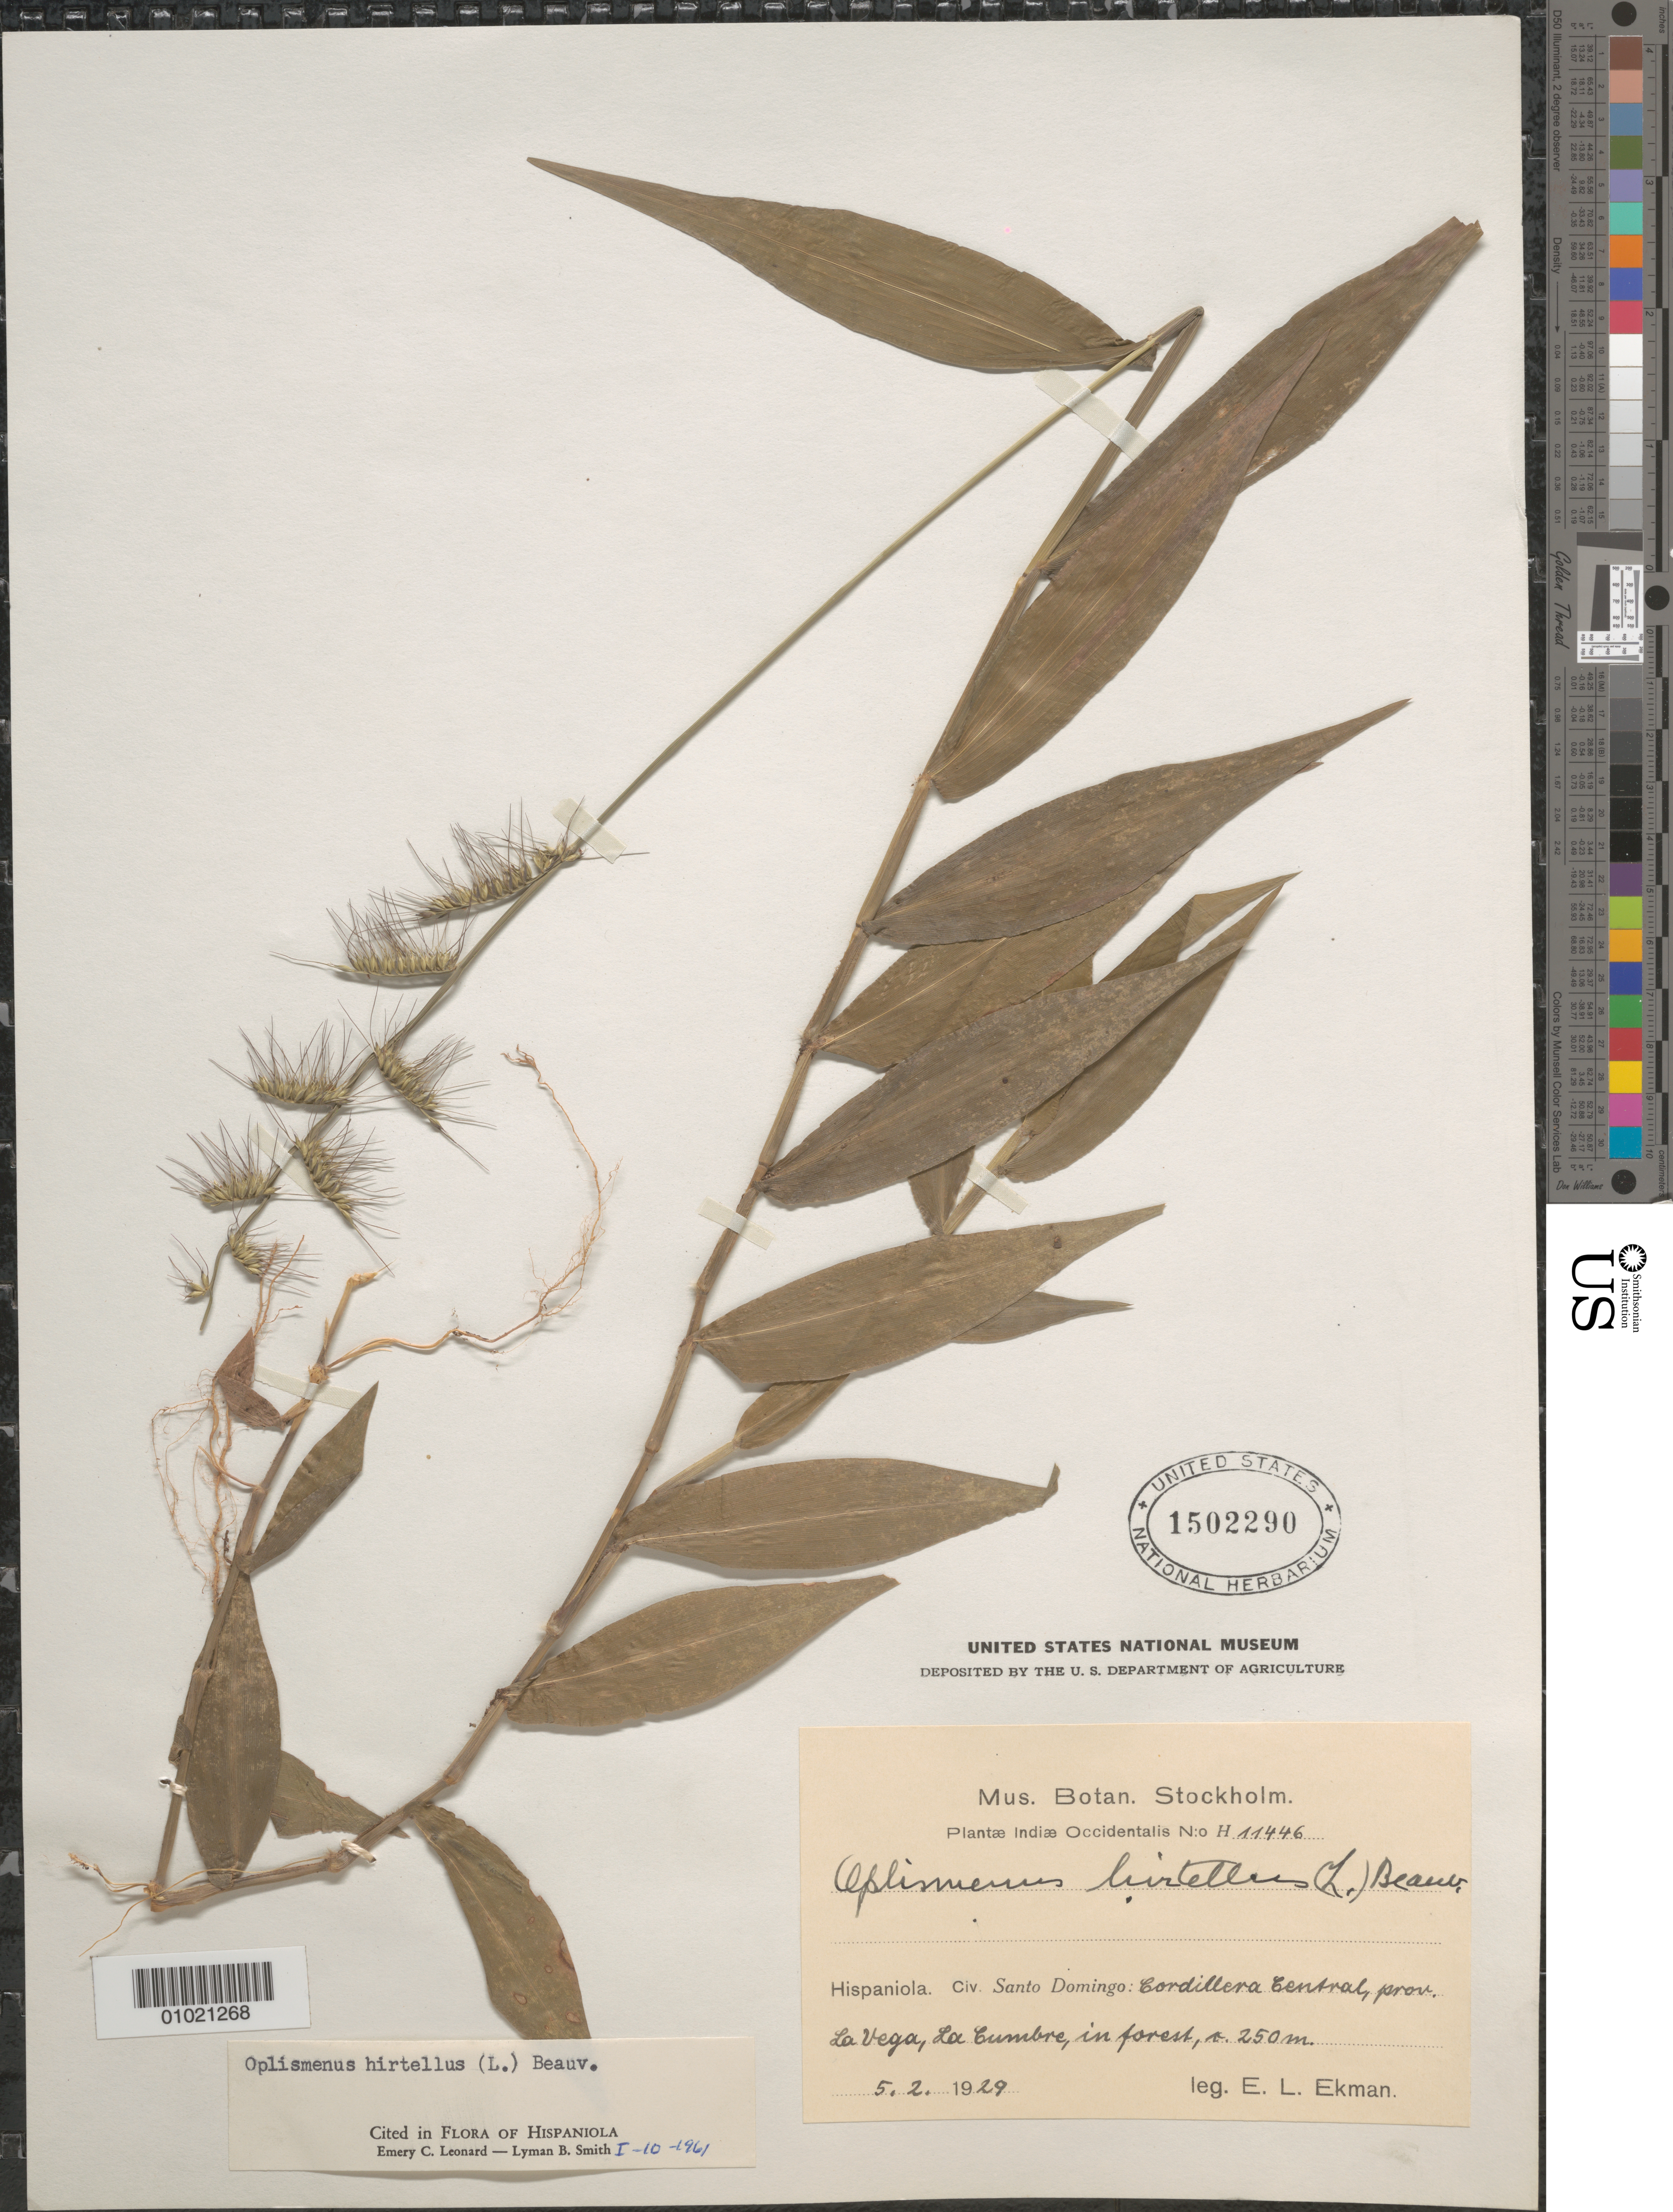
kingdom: Plantae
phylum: Tracheophyta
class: Liliopsida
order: Poales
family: Poaceae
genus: Oplismenus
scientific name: Oplismenus hirtellus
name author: (L.) P. Beauv.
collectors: E. L. Ekman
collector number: H 11446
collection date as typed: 05 Feb 1929 or 02 May 1929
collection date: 1929-02-05 or 1929-05-02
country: Dominican Republic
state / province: La Vega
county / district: Santo Domingo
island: Hispaniola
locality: La Cumbre, in forest.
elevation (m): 250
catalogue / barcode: US 1502290